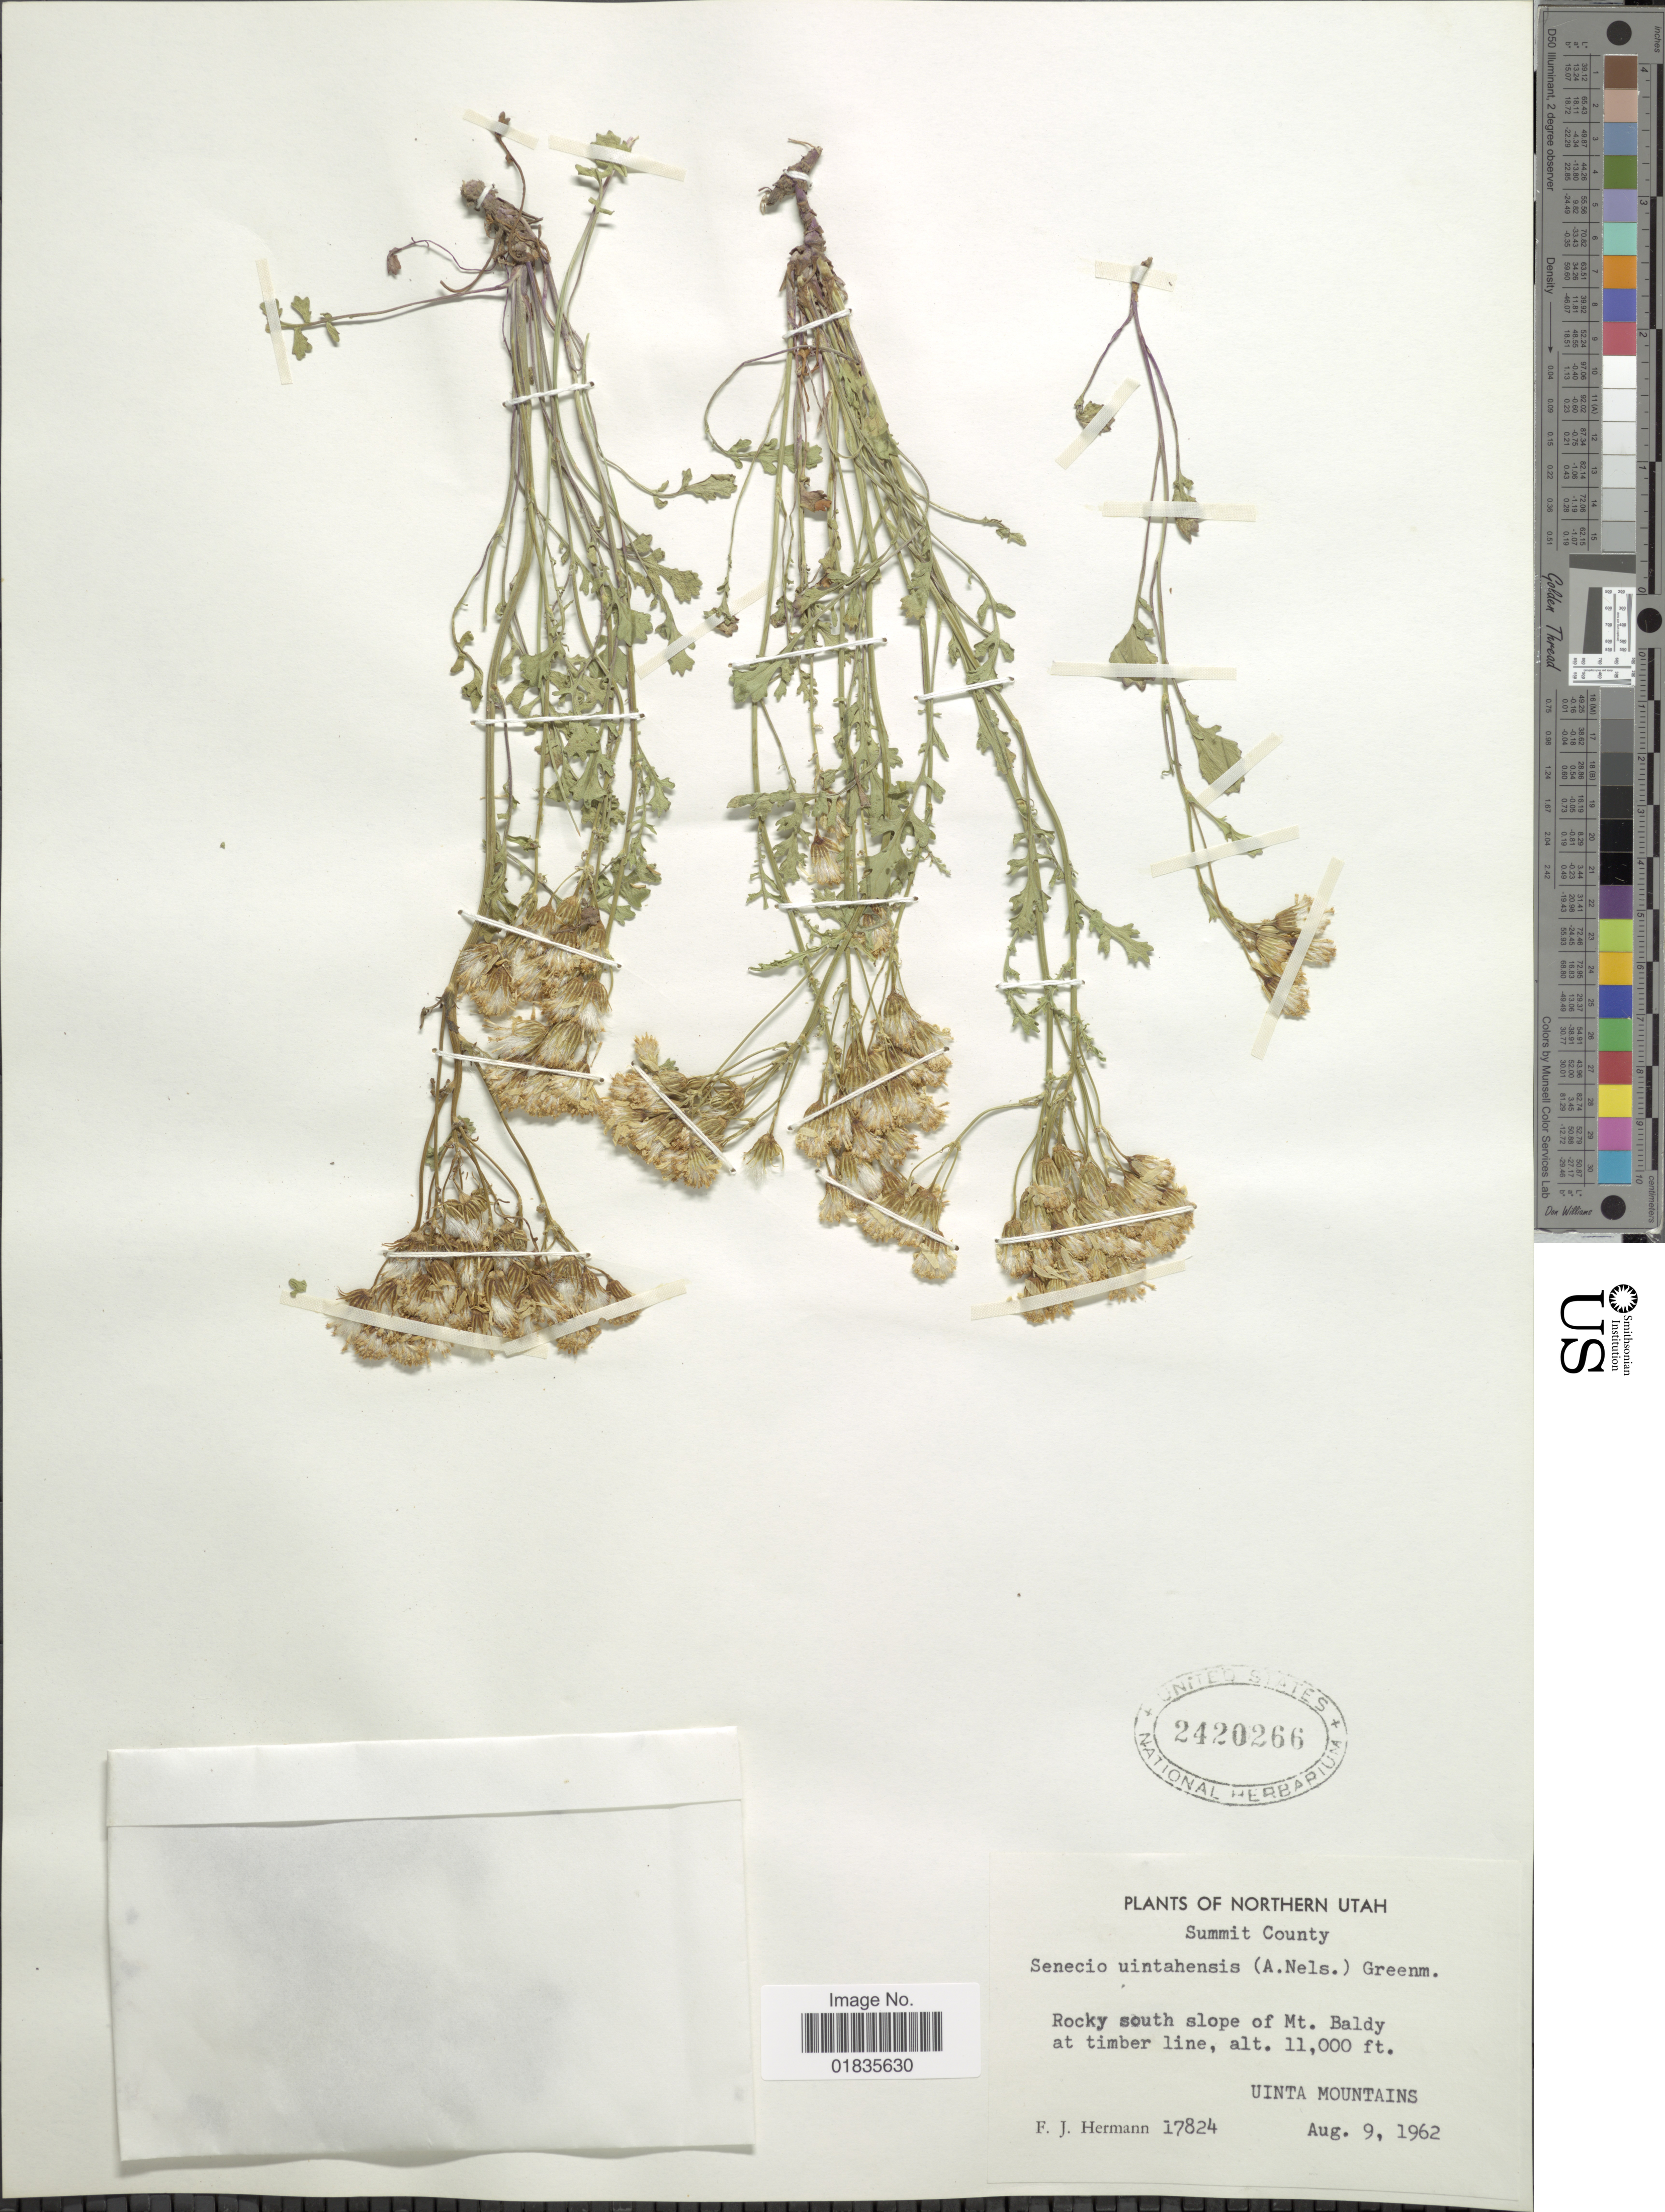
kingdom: Plantae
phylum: Tracheophyta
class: Magnoliopsida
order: Asterales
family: Asteraceae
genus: Packera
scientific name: Packera multilobata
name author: (Torr. & A. Gray) W.A. Weber & Á. Löve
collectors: F. J. Hermann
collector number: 17824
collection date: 1962-08-09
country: United States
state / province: Utah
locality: Northern Utah, rocky south slope of Mt. Baldy at timber line, Uinta Mountains.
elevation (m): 3353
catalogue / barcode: US 2420266